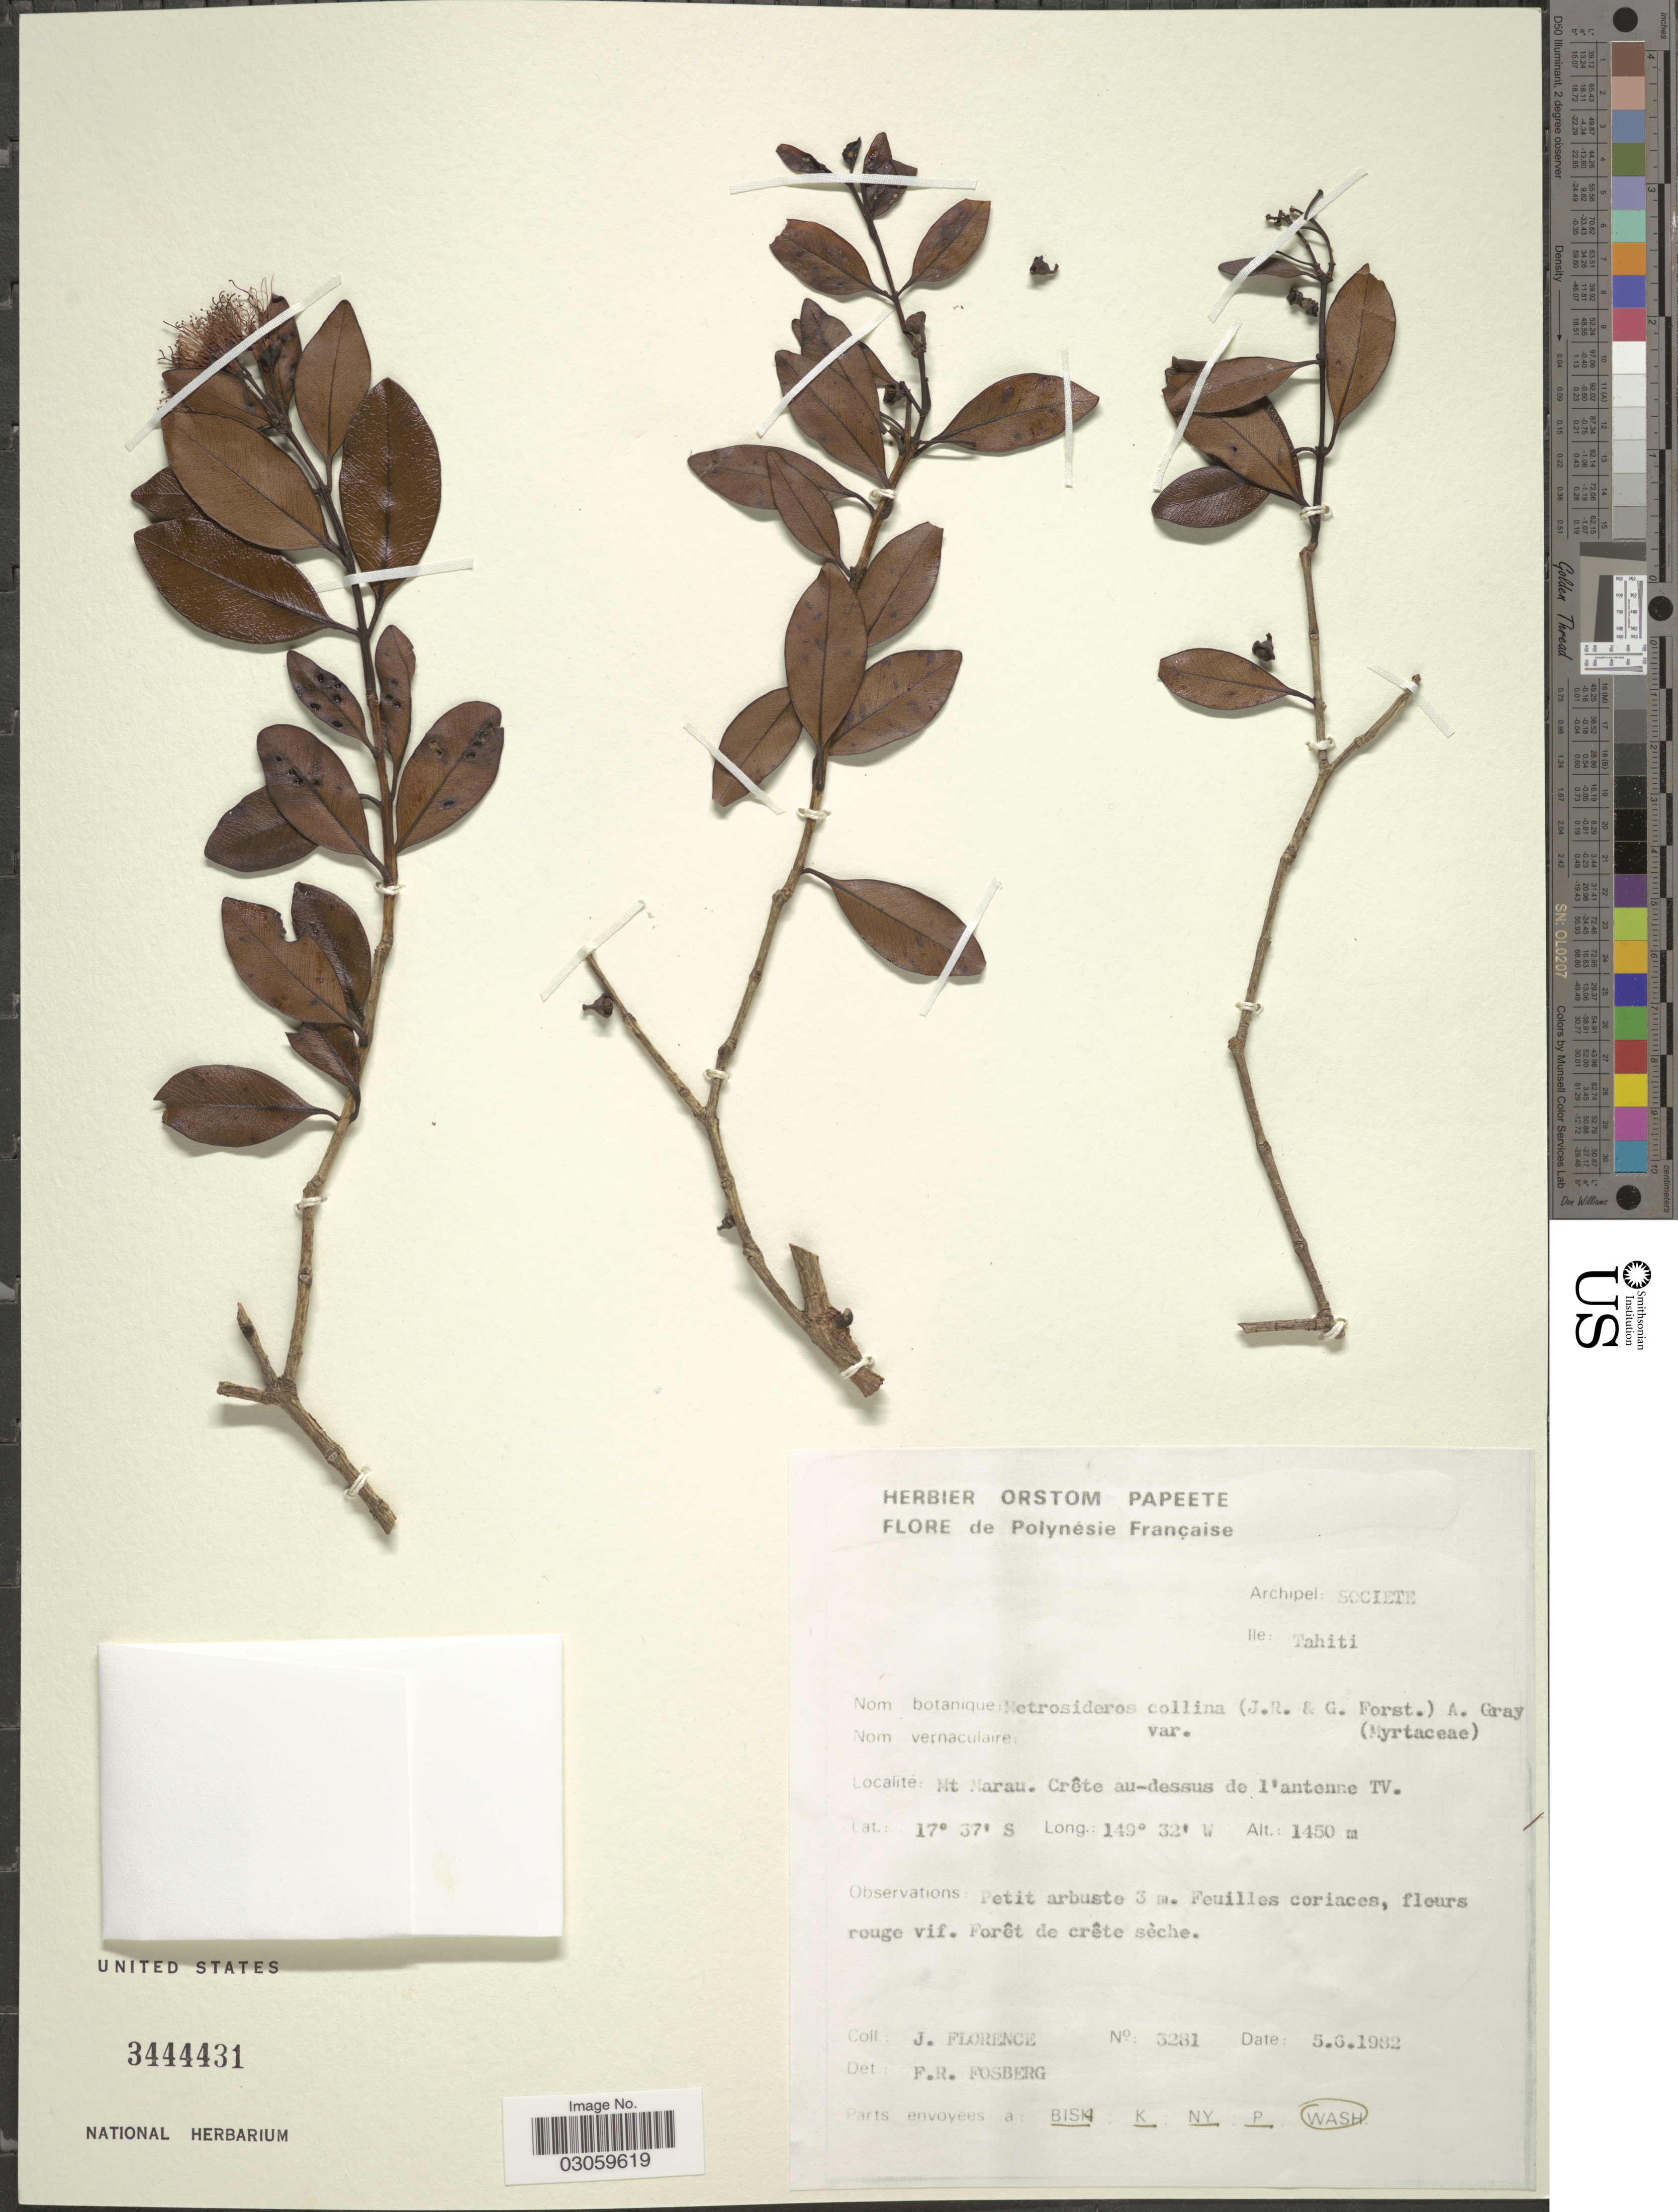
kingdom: Plantae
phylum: Tracheophyta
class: Magnoliopsida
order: Myrtales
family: Myrtaceae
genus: Metrosideros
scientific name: Metrosideros collina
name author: (J.R. Forst. & G. Forst.) A. Gray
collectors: J. Florence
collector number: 3281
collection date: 1982-06-05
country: French Polynesia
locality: Archipel: Societe. Ile: Tahiti. Mt. Marau. Crête au-dessus de l'antenne TV.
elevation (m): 1450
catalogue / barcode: US 3444431